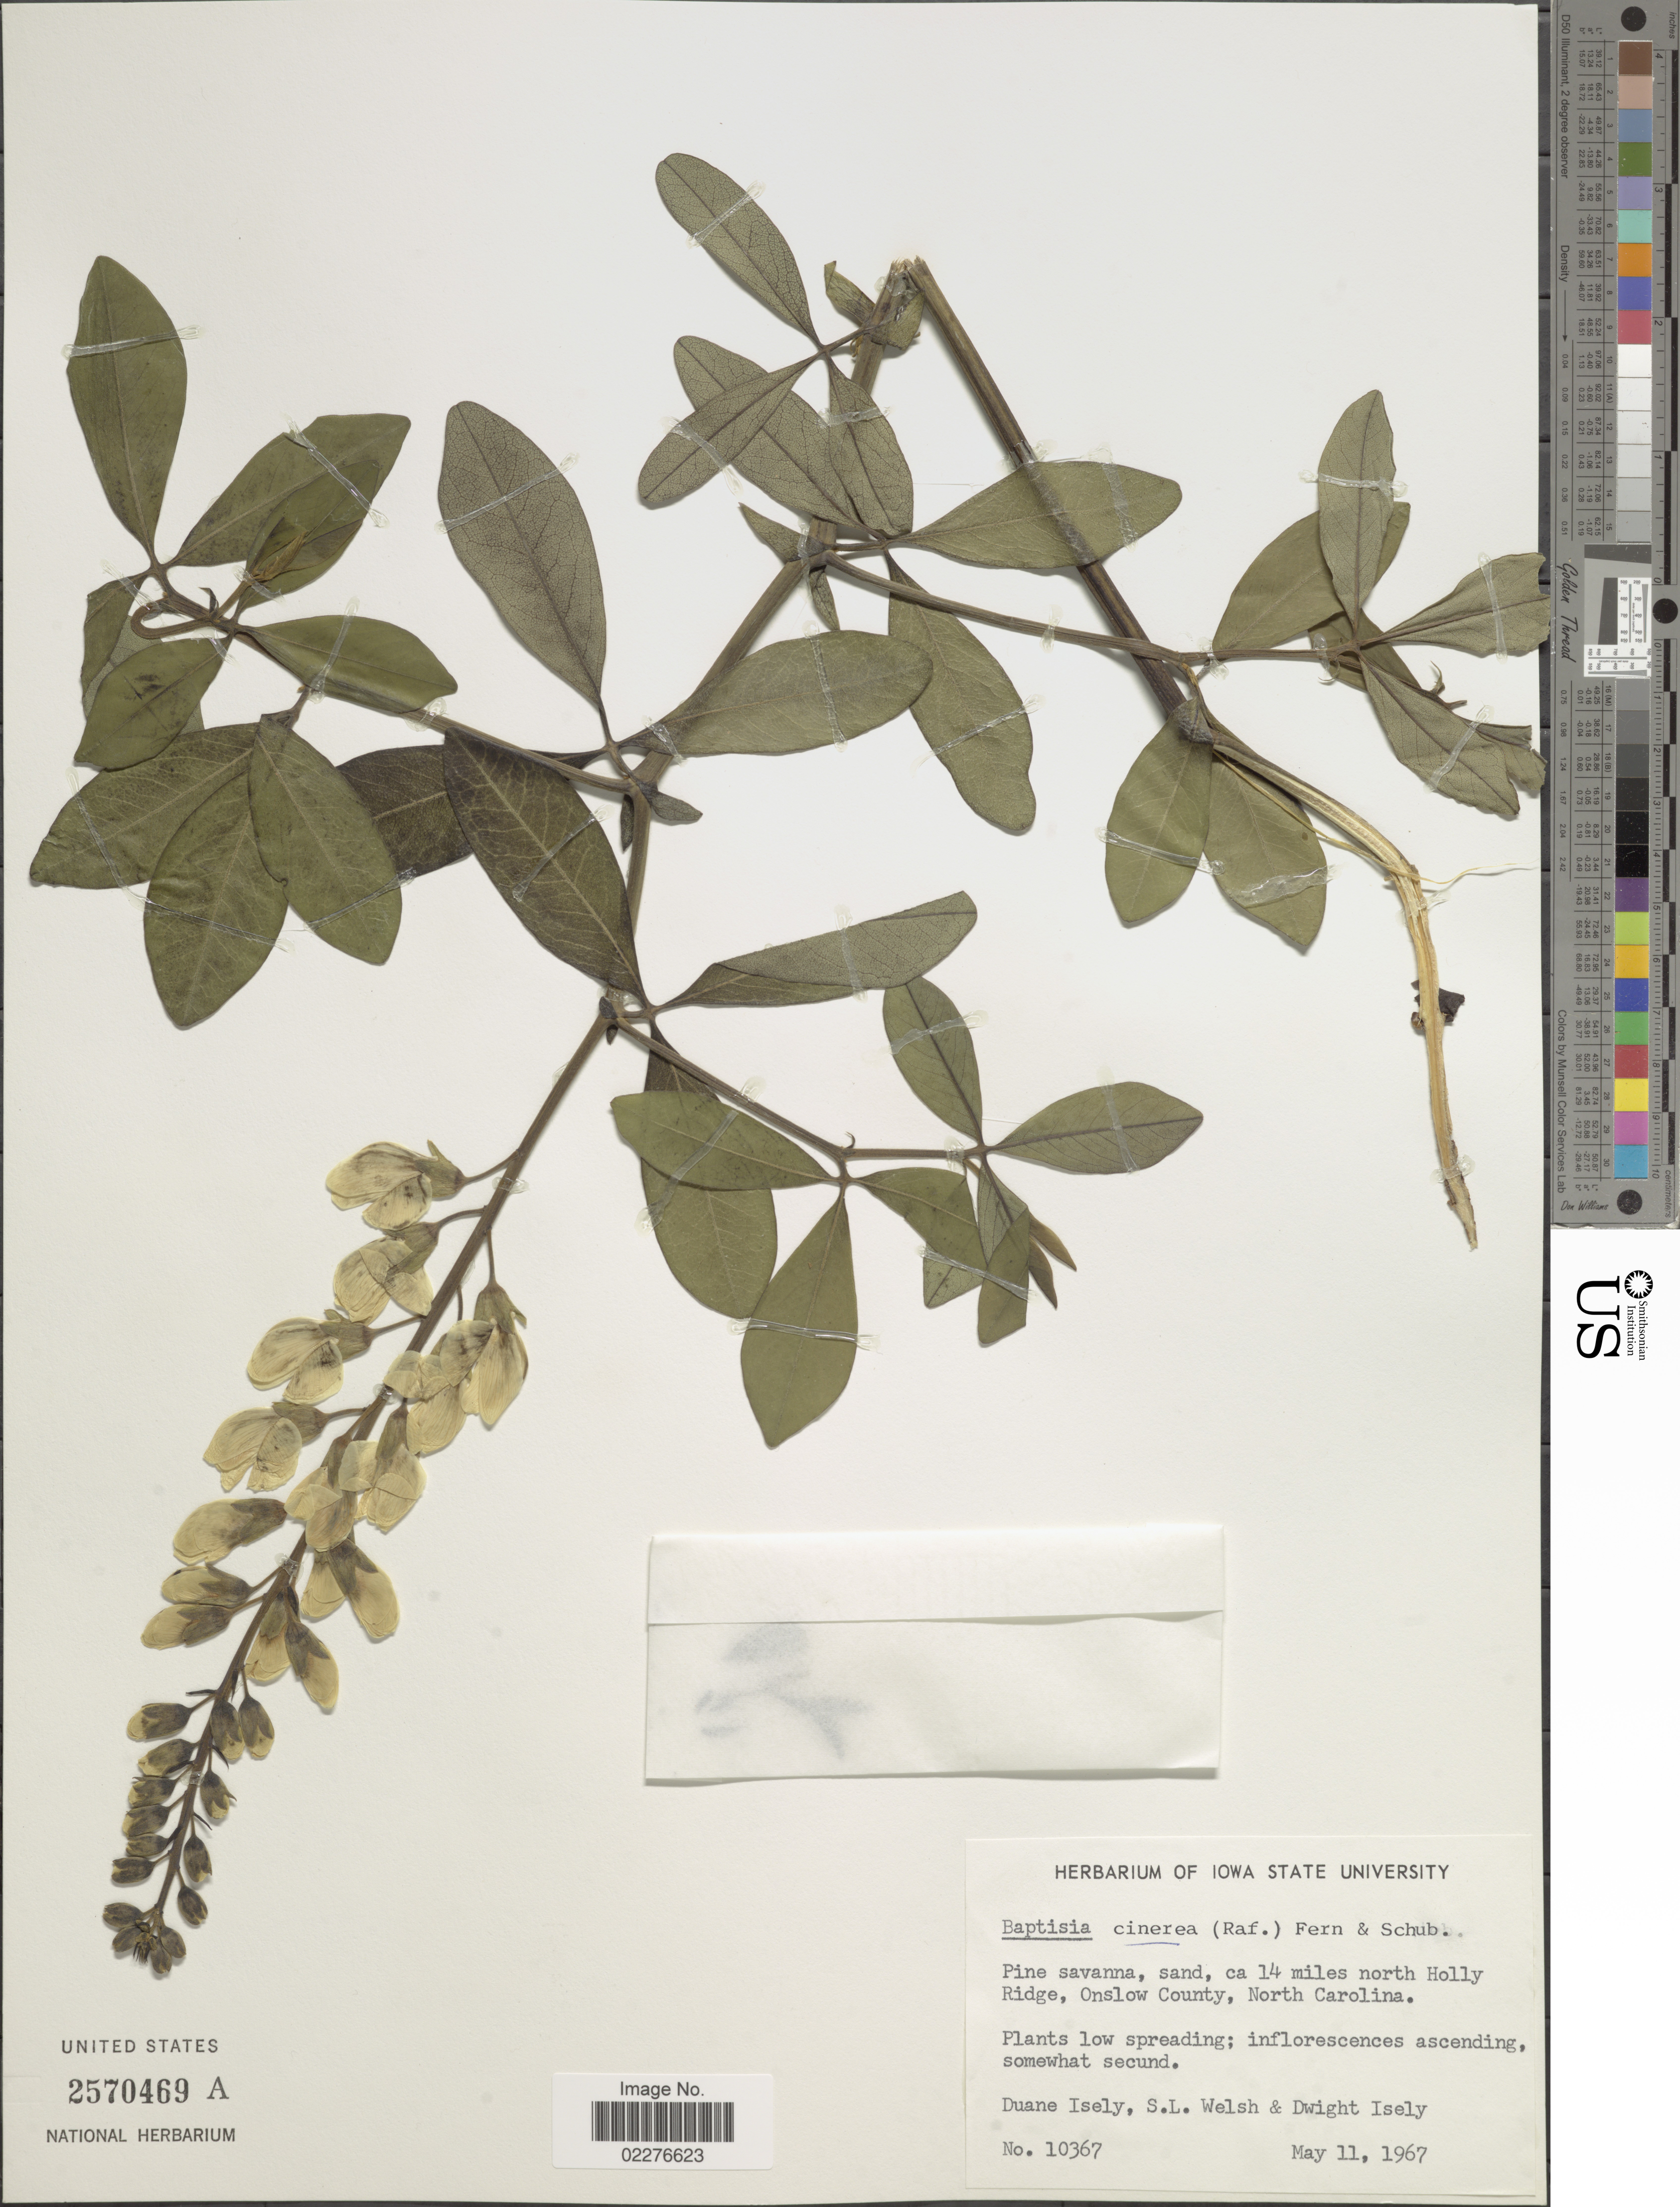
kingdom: Plantae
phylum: Tracheophyta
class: Magnoliopsida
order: Fabales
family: Fabaceae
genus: Baptisia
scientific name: Baptisia cinerea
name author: (Raf.) Fernald & B.G. Schub.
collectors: D. Isely, S. Welsh & D. Isely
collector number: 10367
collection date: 1967-05-11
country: United States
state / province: North Carolina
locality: Pine savanna, sand, ca 14 miles north Holly Ridge, Onslow County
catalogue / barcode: US 2570469A